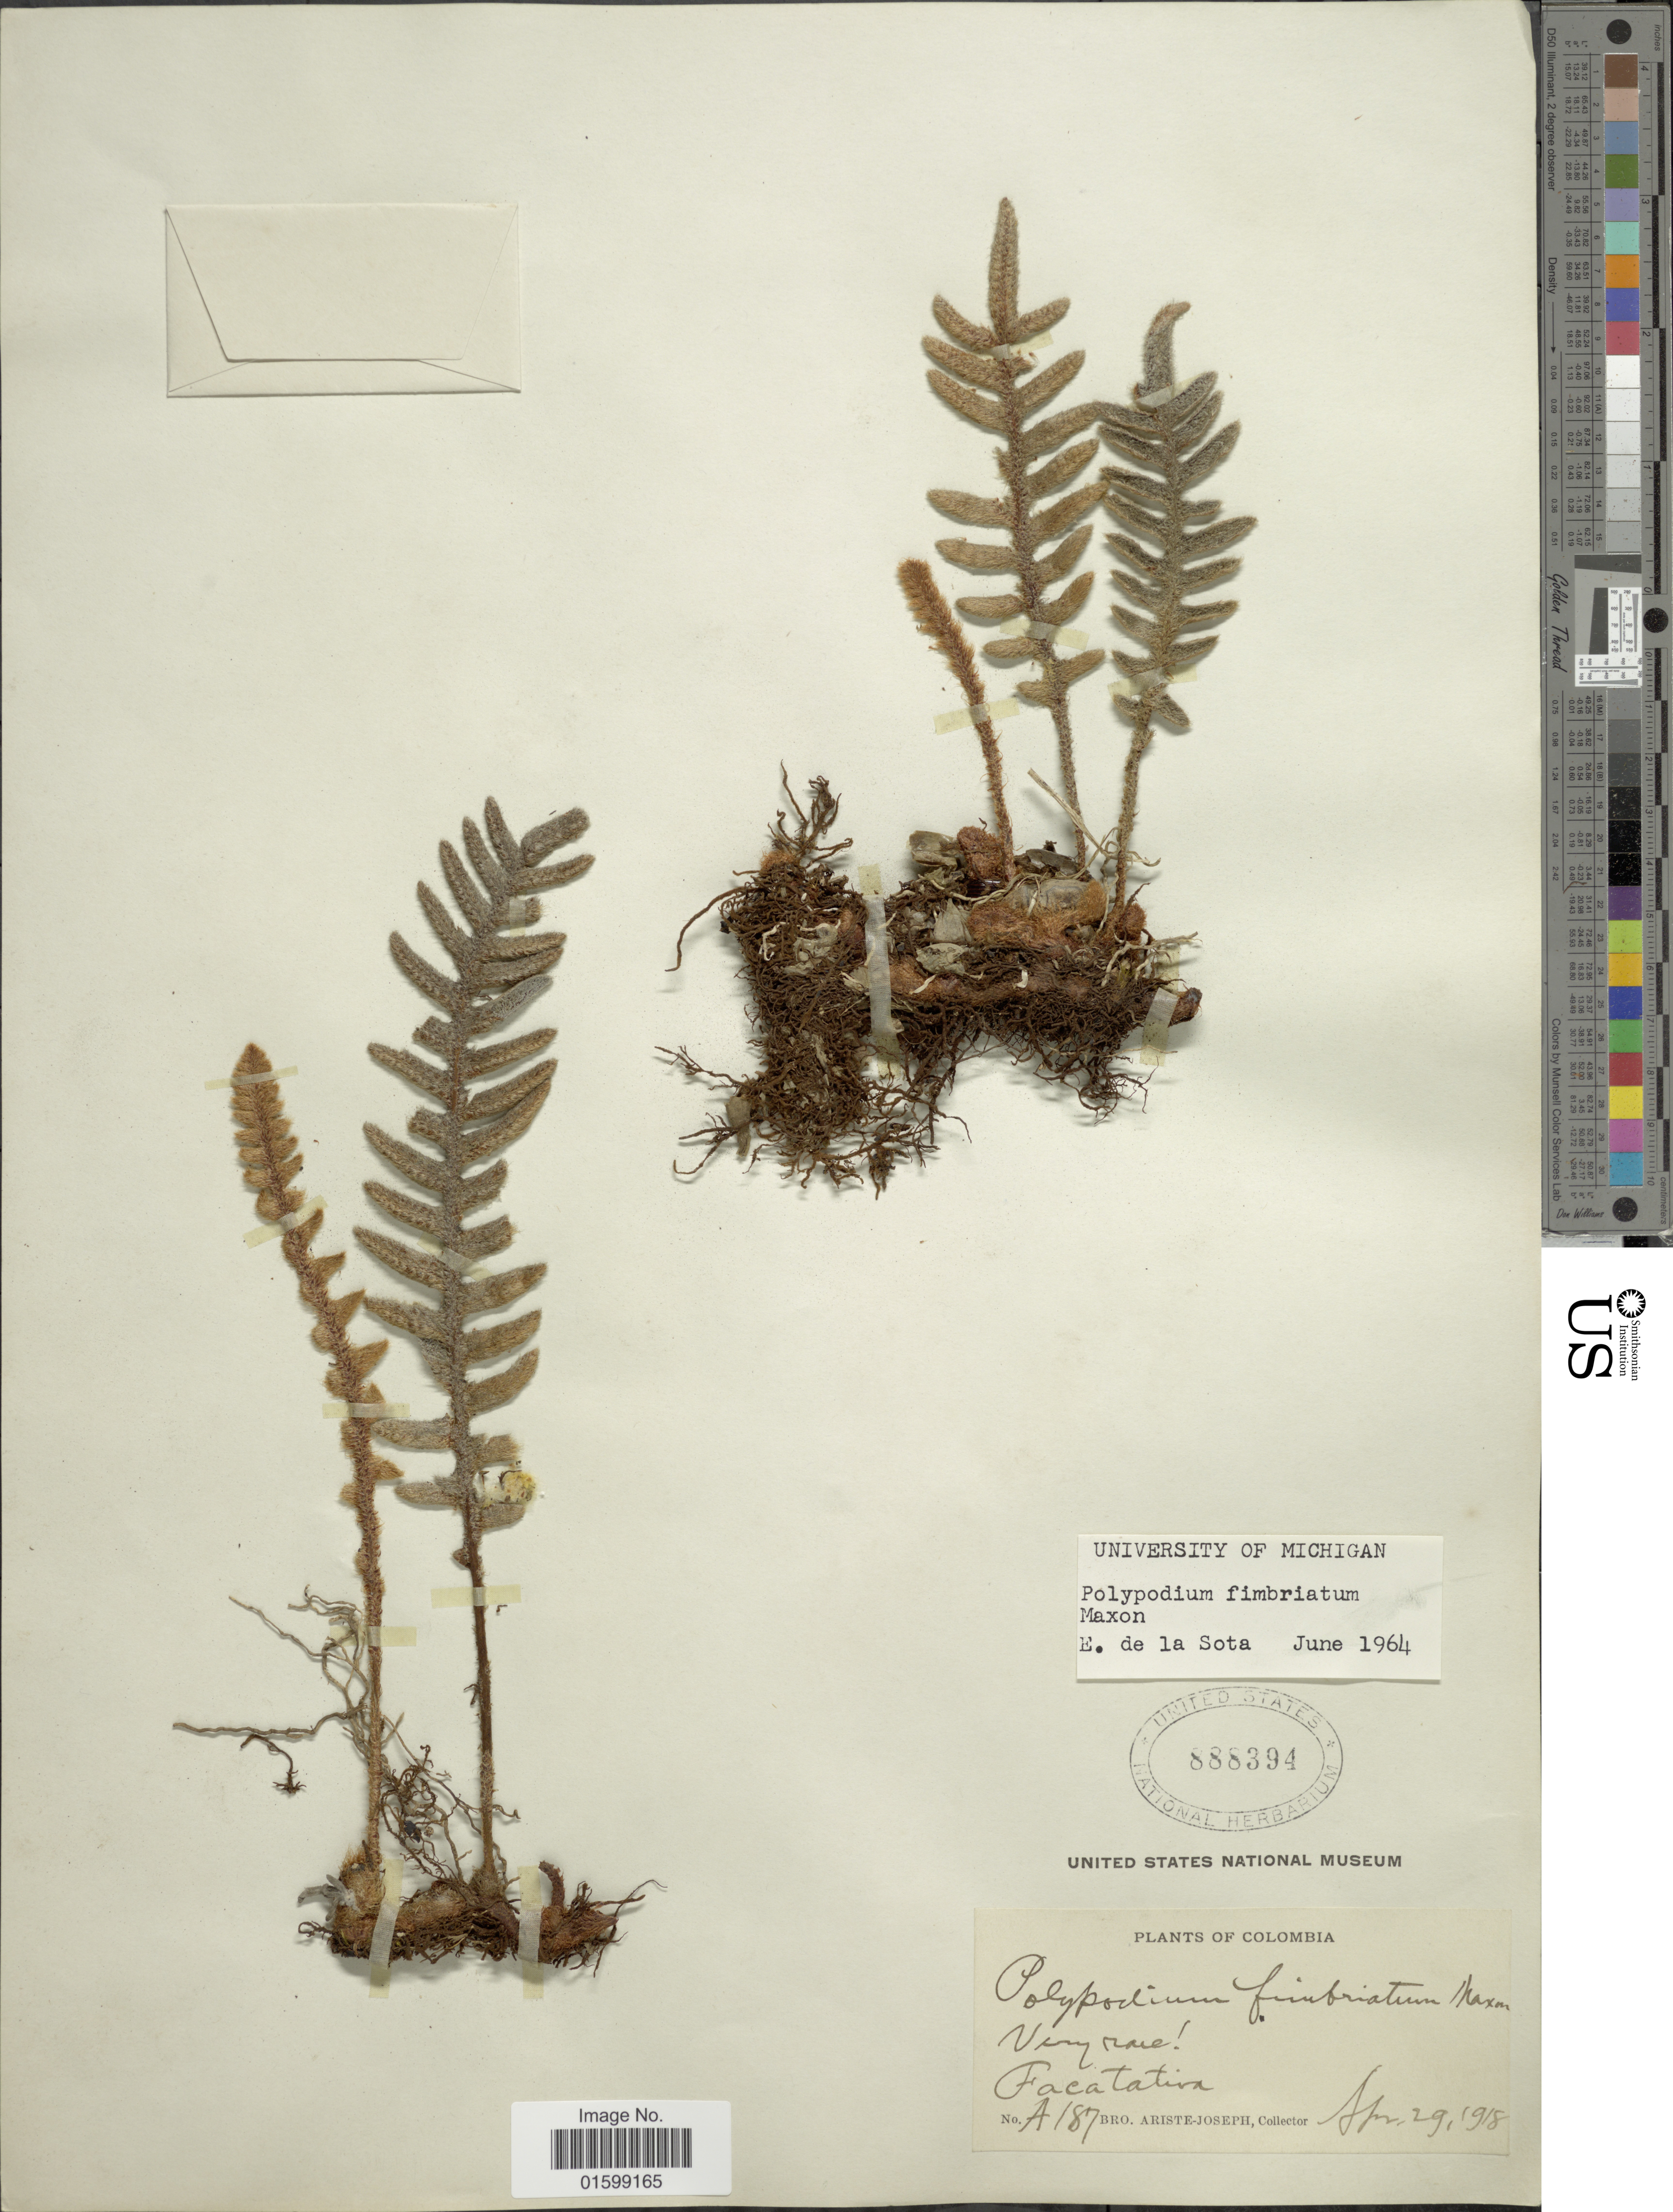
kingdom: Plantae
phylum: Tracheophyta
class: Polypodiopsida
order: Polypodiales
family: Polypodiaceae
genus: Pleopeltis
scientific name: Pleopeltis fimbriata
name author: (Maxon) A.R. Sm.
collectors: Bro. Ariste-Joseph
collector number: A187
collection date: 1918-04-29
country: Colombia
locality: Facatativa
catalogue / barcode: US 888394